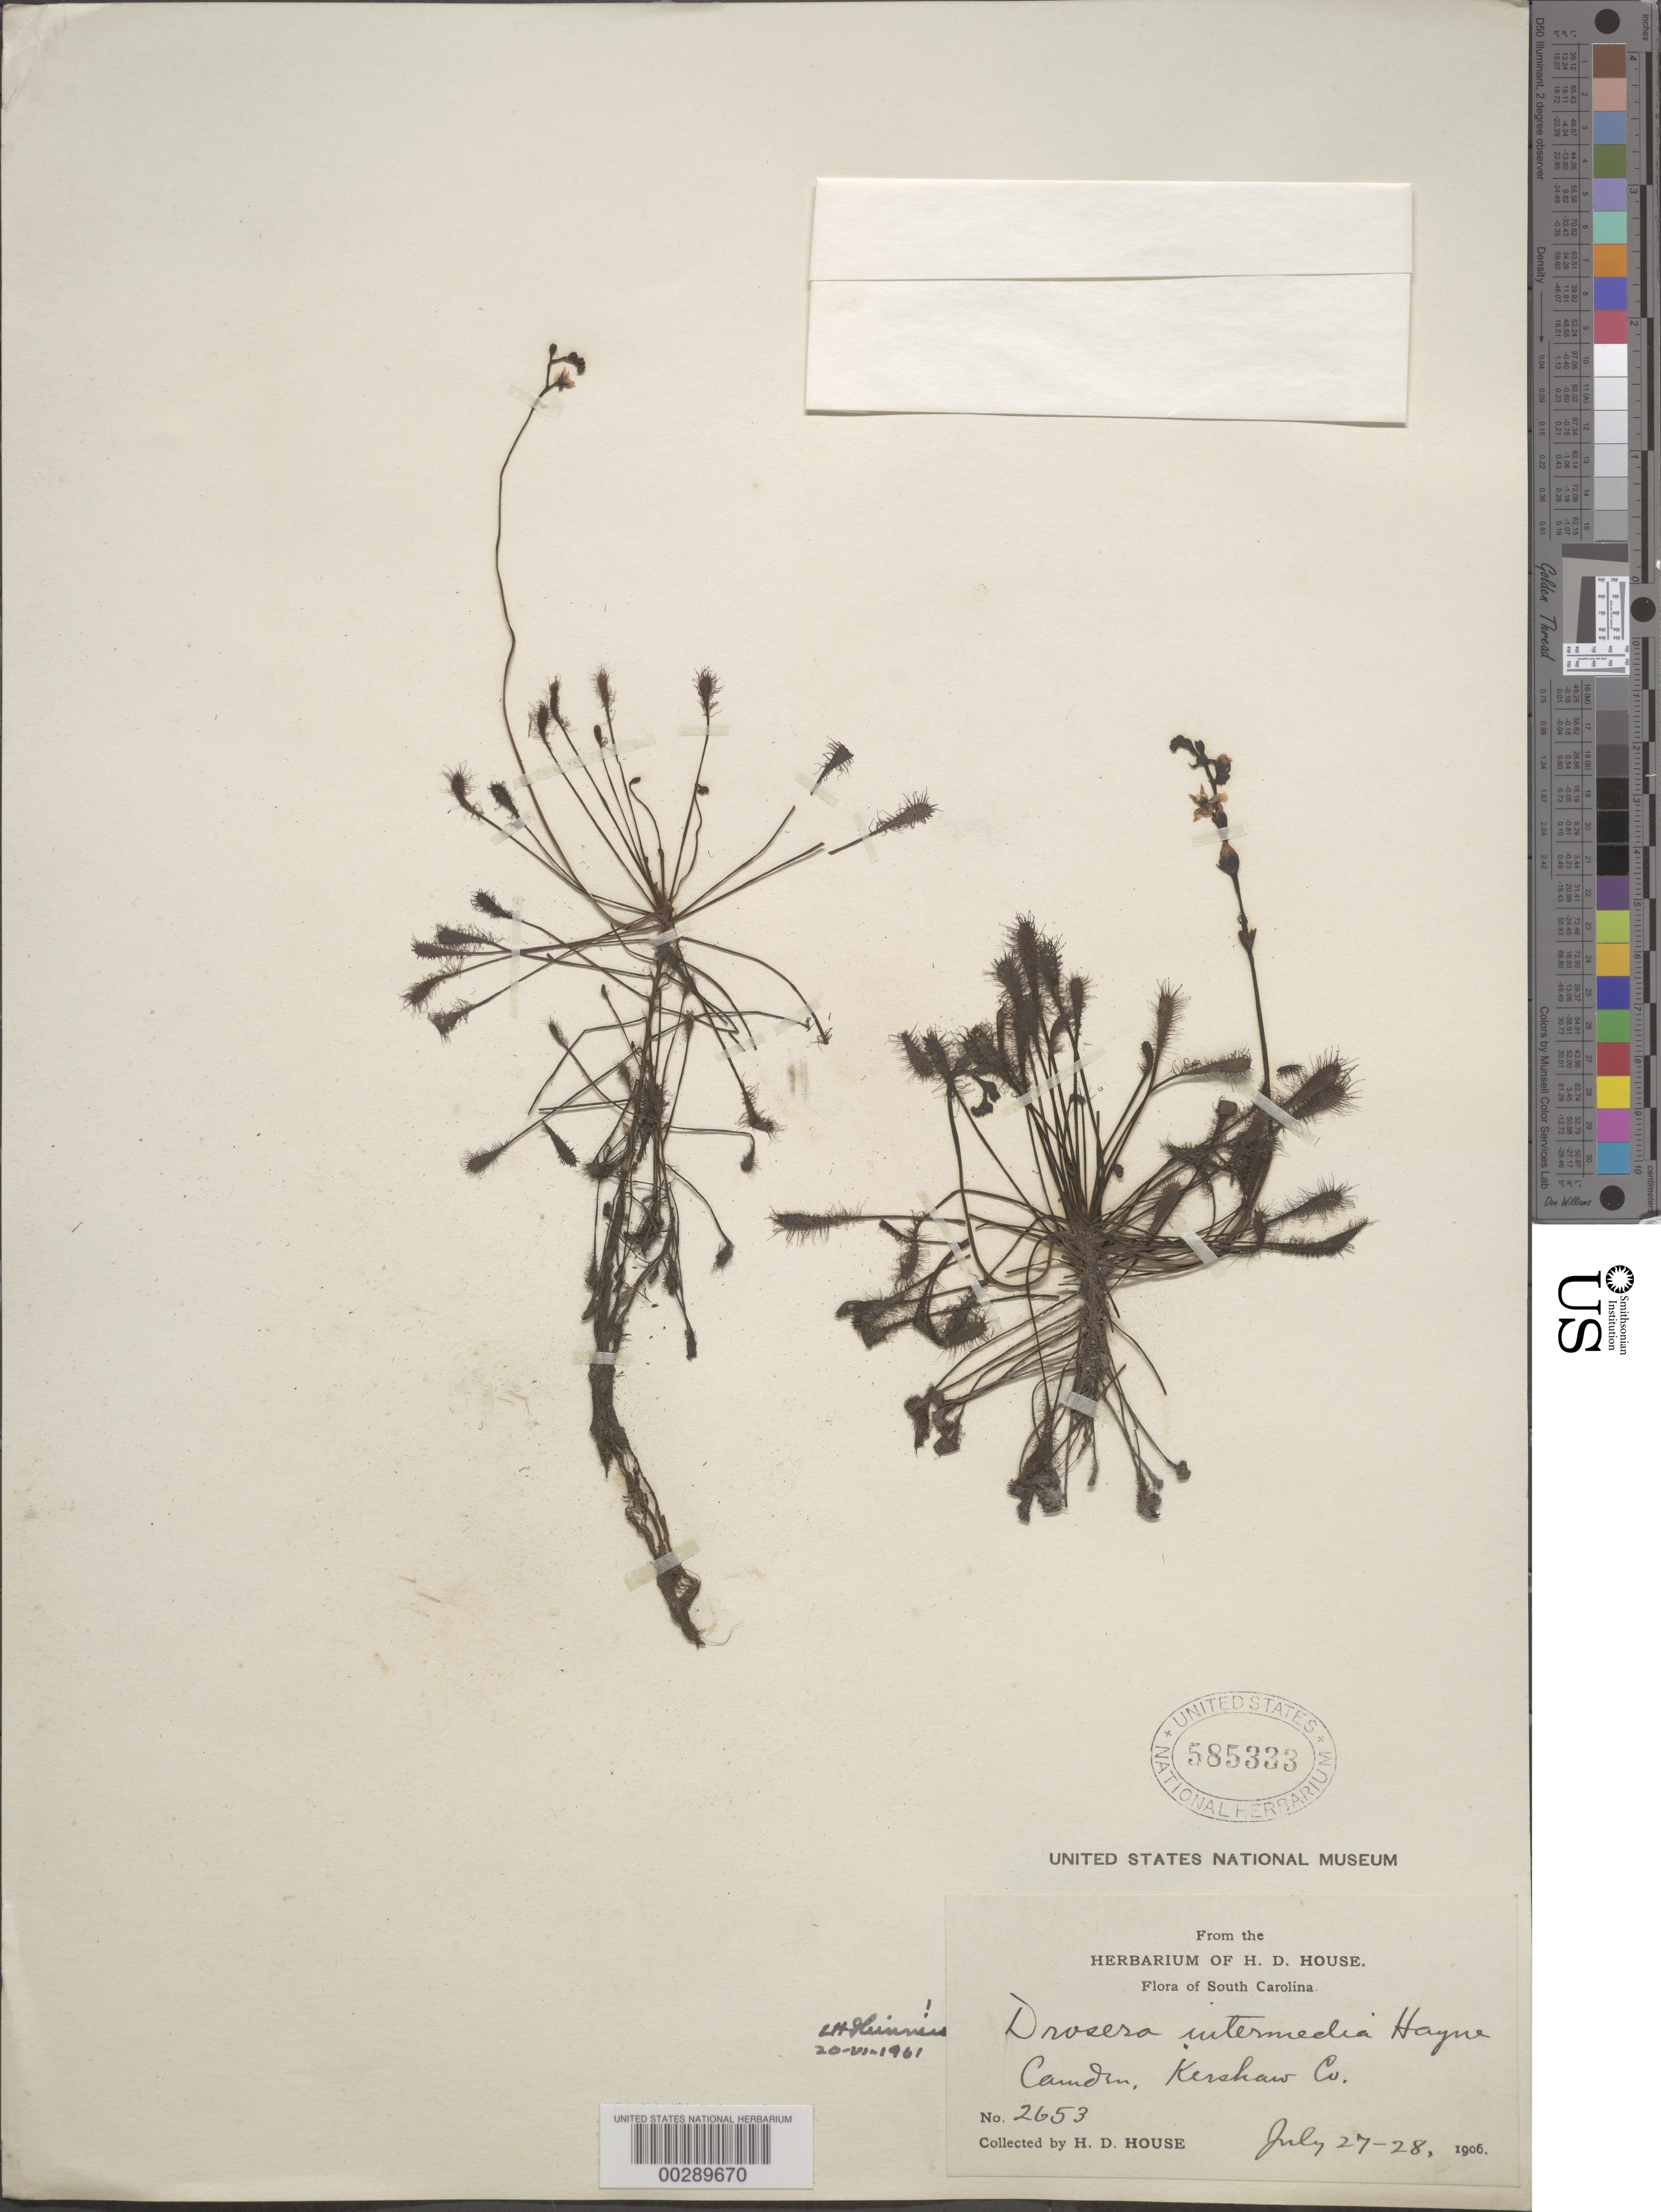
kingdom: Plantae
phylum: Tracheophyta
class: Magnoliopsida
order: Caryophyllales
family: Droseraceae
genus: Drosera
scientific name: Drosera intermedia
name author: Hayne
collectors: H. D. House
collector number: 2653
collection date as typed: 27 Jul 1906 to 28 Jul 1906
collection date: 1906-07-27/1906-07-28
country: United States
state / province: South Carolina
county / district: Kershaw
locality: Camden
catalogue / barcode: US 585333